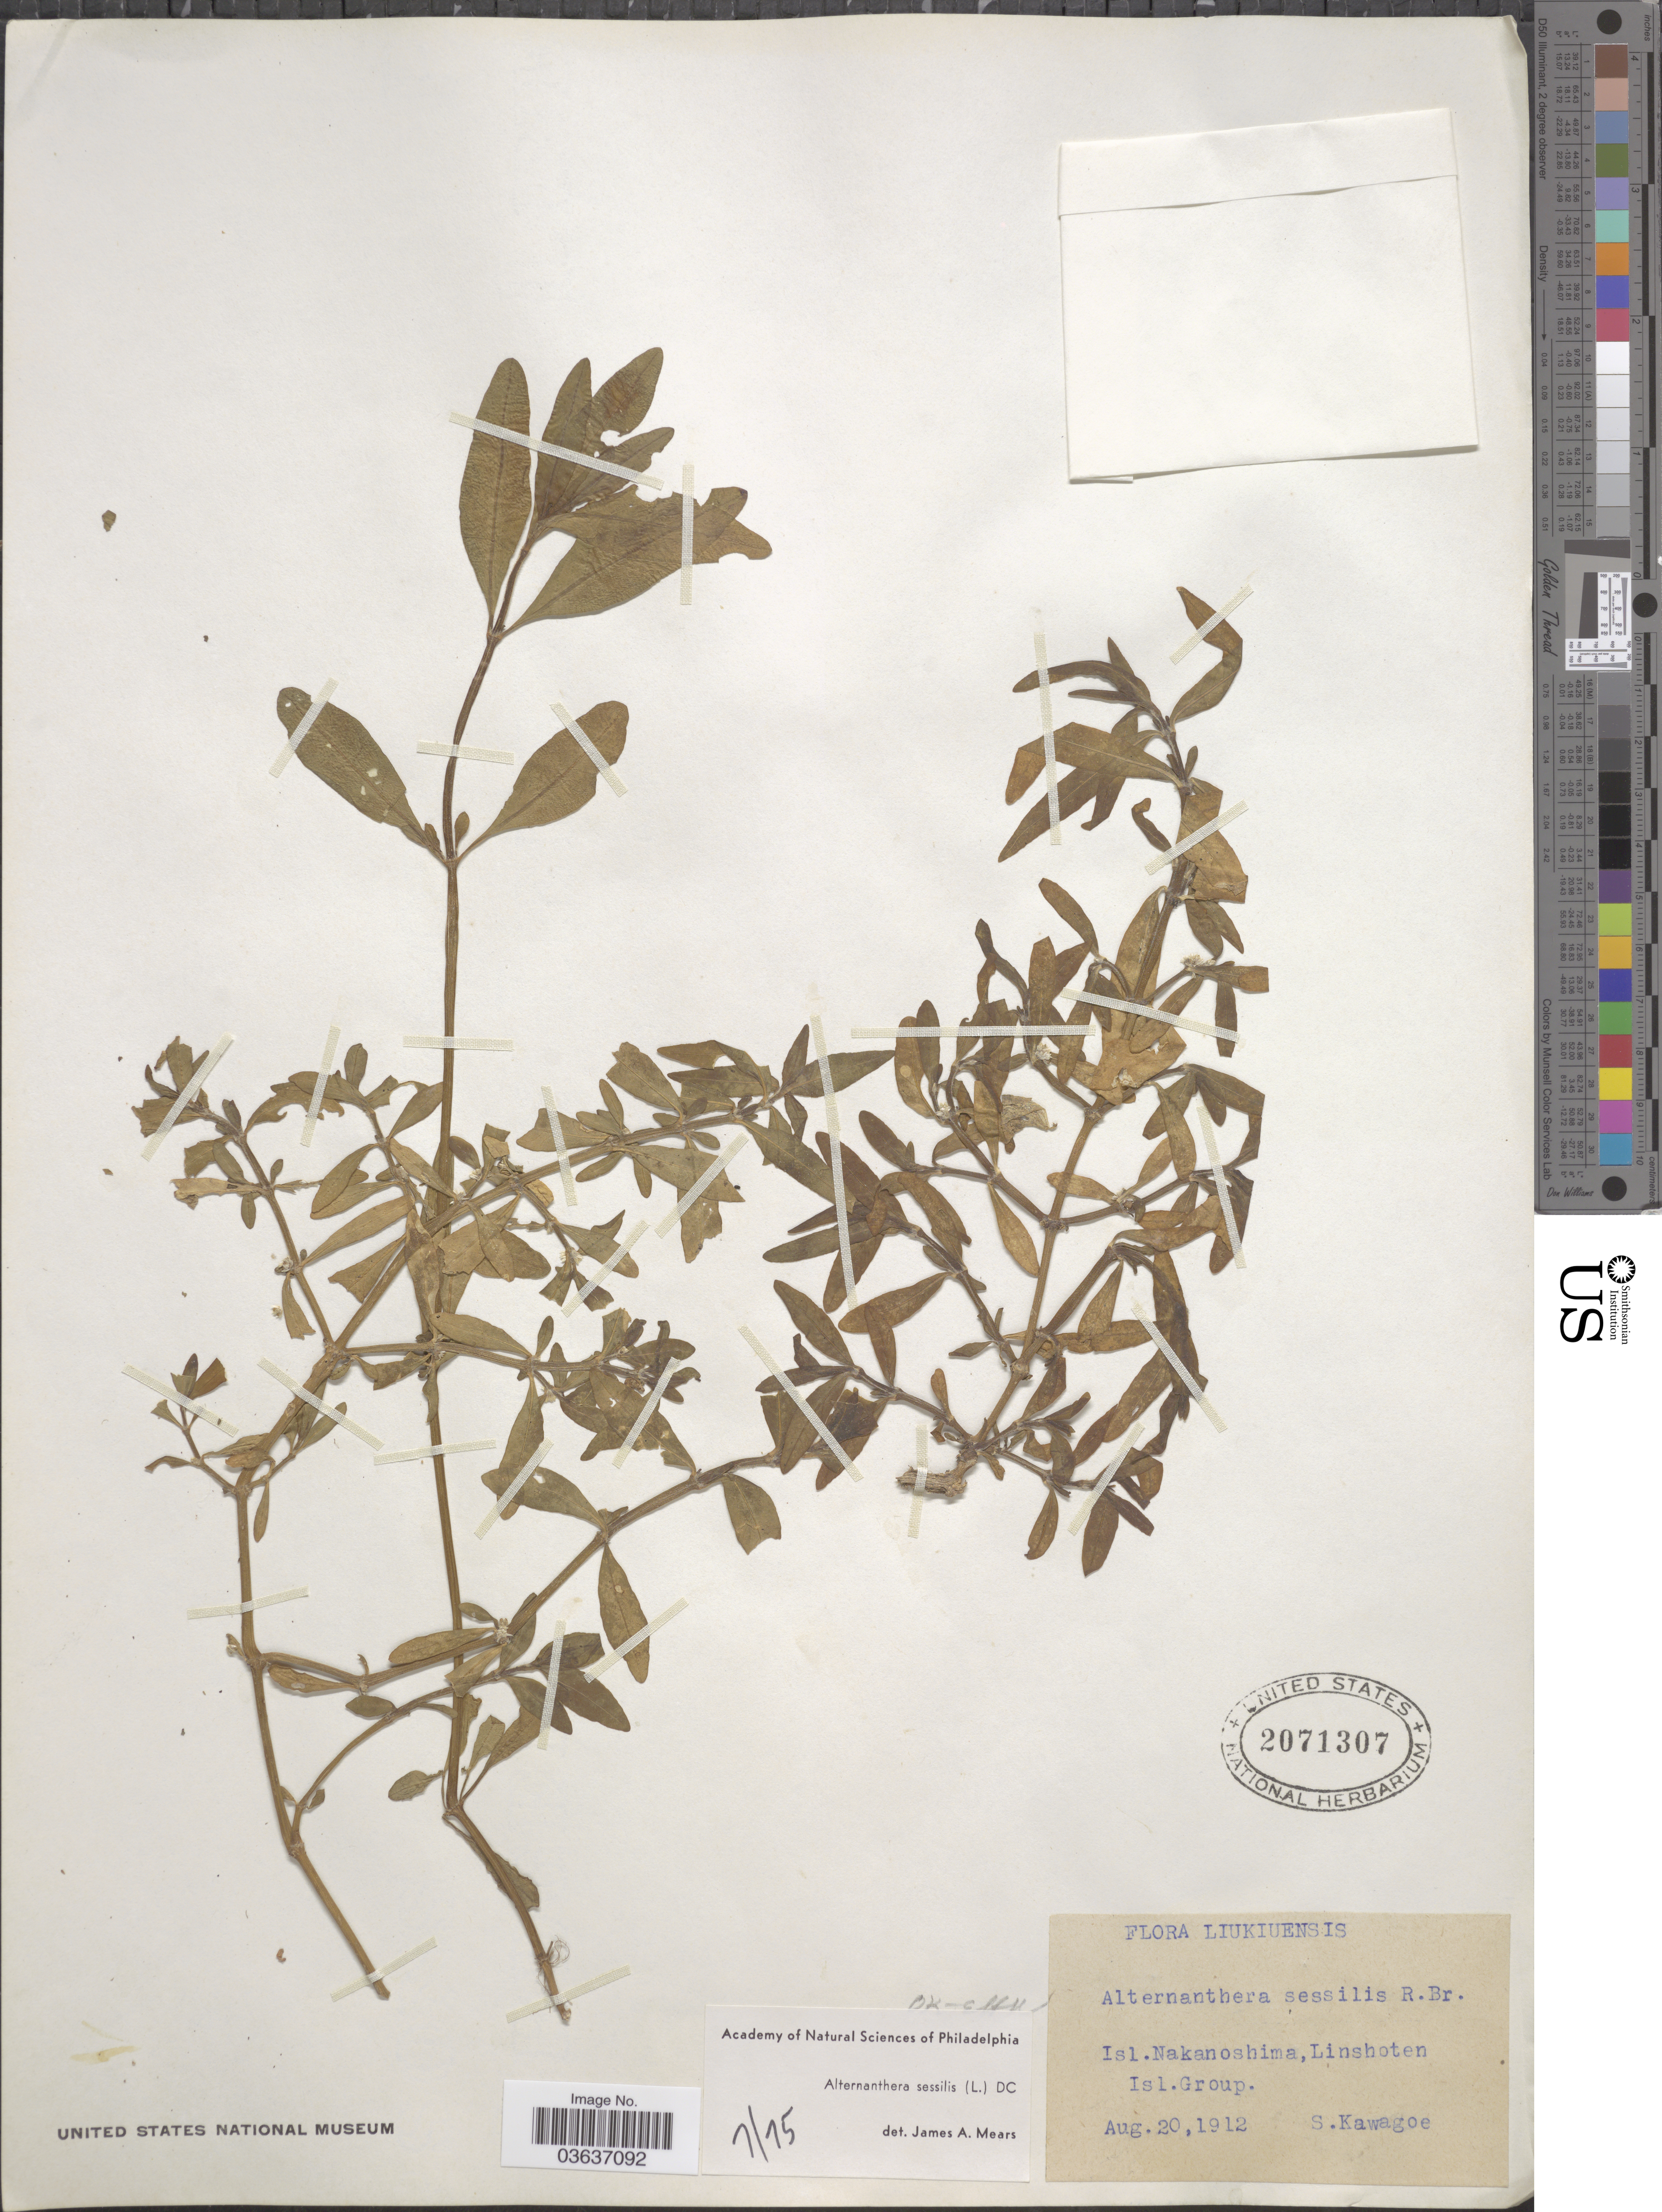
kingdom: Plantae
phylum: Tracheophyta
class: Magnoliopsida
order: Caryophyllales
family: Amaranthaceae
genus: Alternanthera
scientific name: Alternanthera sessilis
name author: (L.) DC.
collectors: S. Kawagoe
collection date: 1912-08-20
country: Japan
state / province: Okinawa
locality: Liukiuensis. Isl. Nakanoshima, Linshoten Isl. Group.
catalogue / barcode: US 2071307